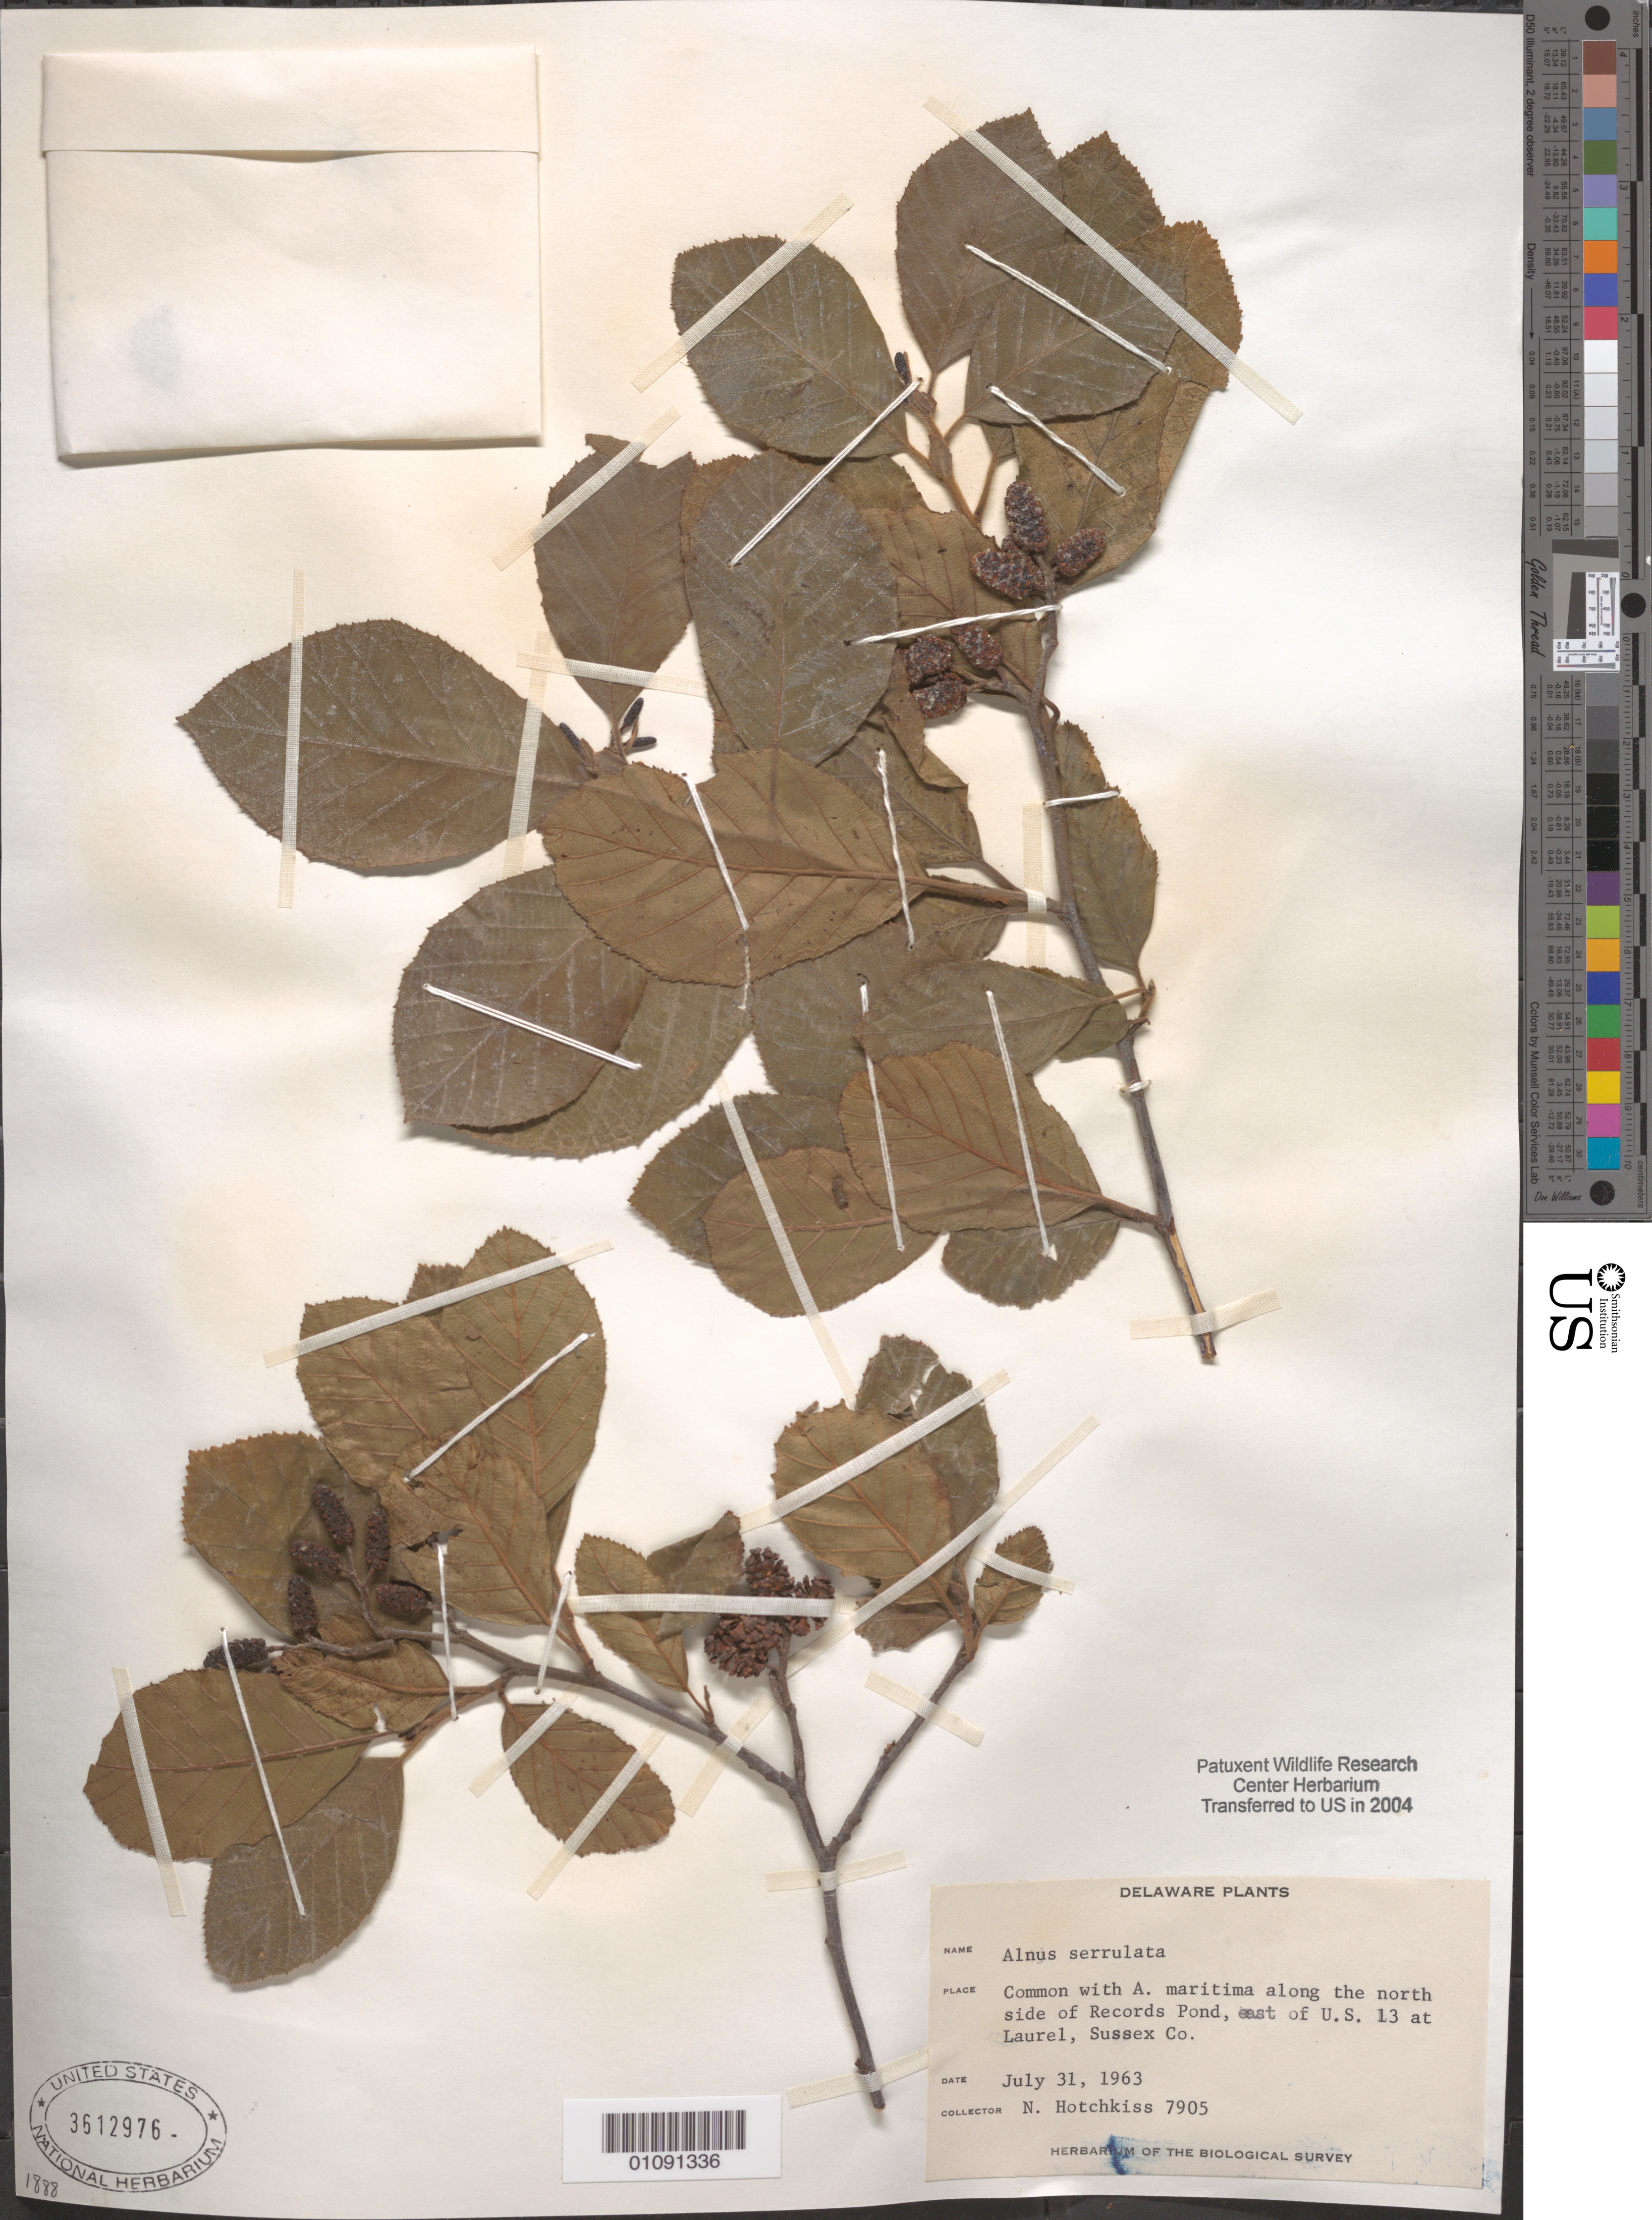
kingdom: Plantae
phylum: Tracheophyta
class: Magnoliopsida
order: Fagales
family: Betulaceae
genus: Alnus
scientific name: Alnus serrulata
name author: (Aiton) Willd.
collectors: N. Hotchkiss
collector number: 7905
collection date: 1963-07-31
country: United States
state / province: Virginia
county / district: Sussex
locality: Laurel, E. of US 13 [Hwy].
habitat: Along the N. side of Records Pond. Common with A. maritima.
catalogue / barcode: US 3612976